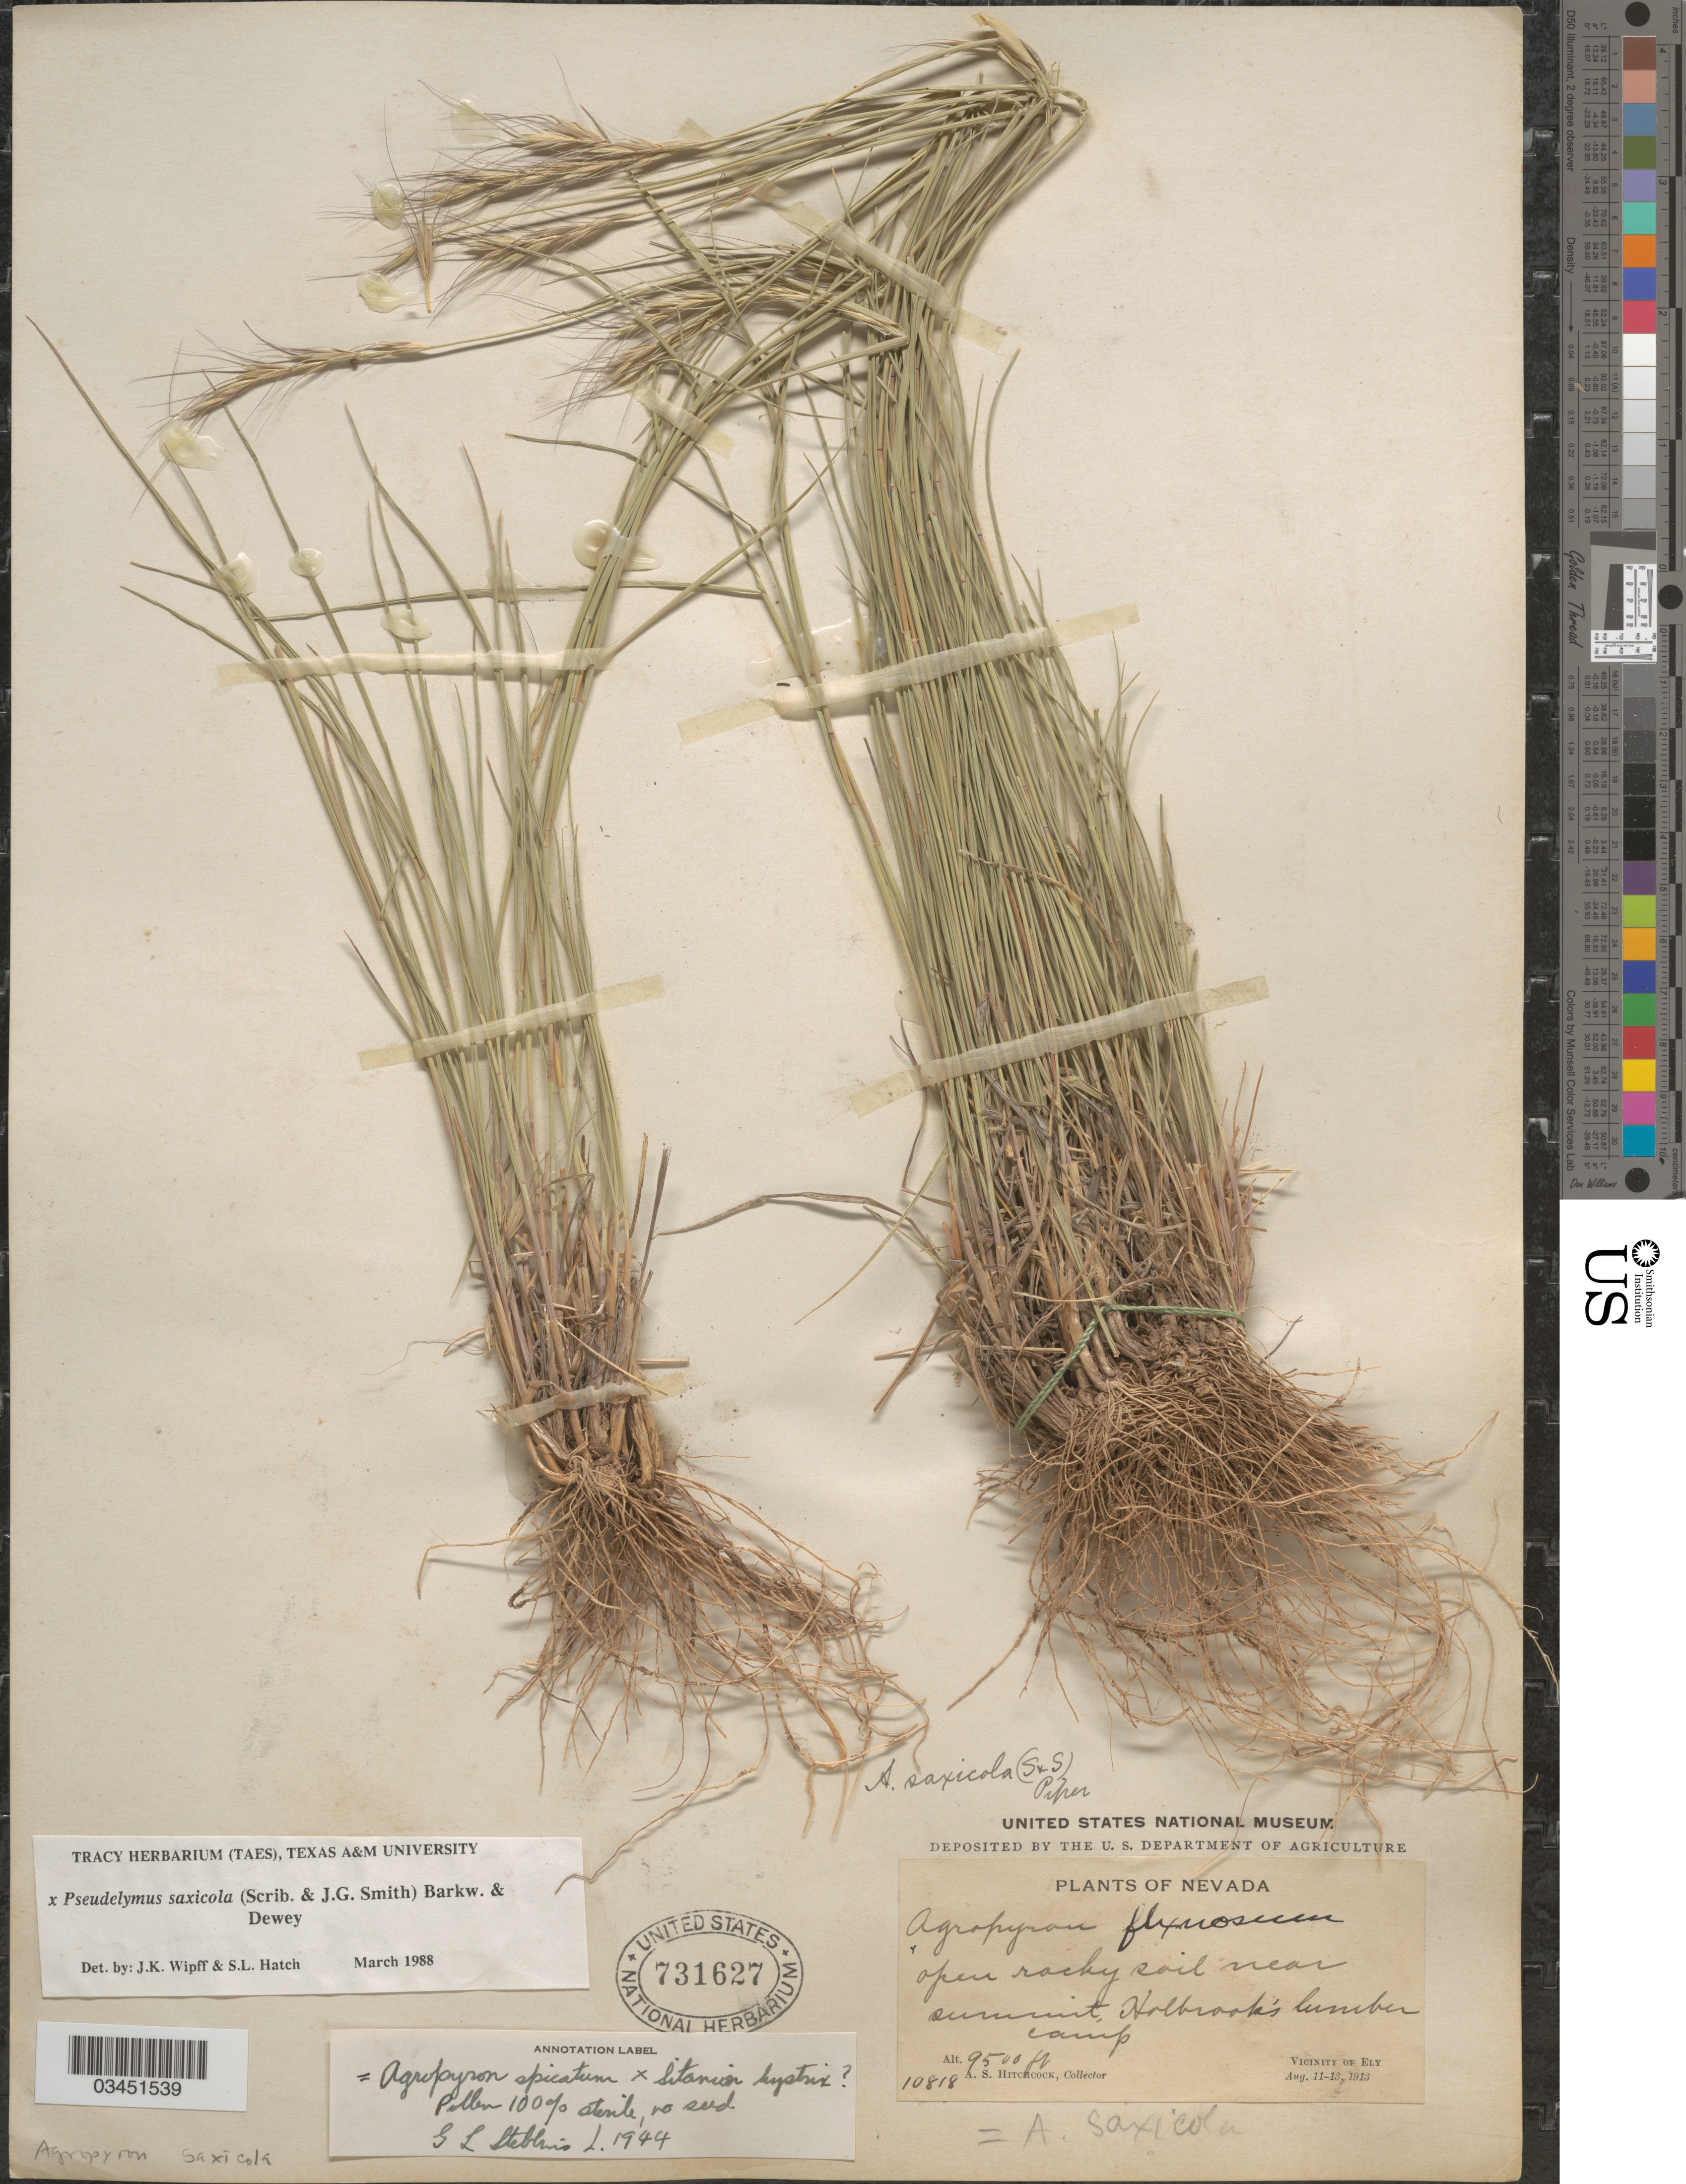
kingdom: Plantae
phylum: Tracheophyta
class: Liliopsida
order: Poales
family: Poaceae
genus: Pseudelymus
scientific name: x Pseudelymus saxicola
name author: (Scribn. & J.G. Sm.) Barkworth & Dewey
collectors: A. S. Hitchcock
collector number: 10818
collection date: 1913-08-11/1913-08-13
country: United States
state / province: Nevada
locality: Open rocky soil near summit Holbrook's lumber camp. Vicinity Of Ely.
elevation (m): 2896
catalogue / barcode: US 731627